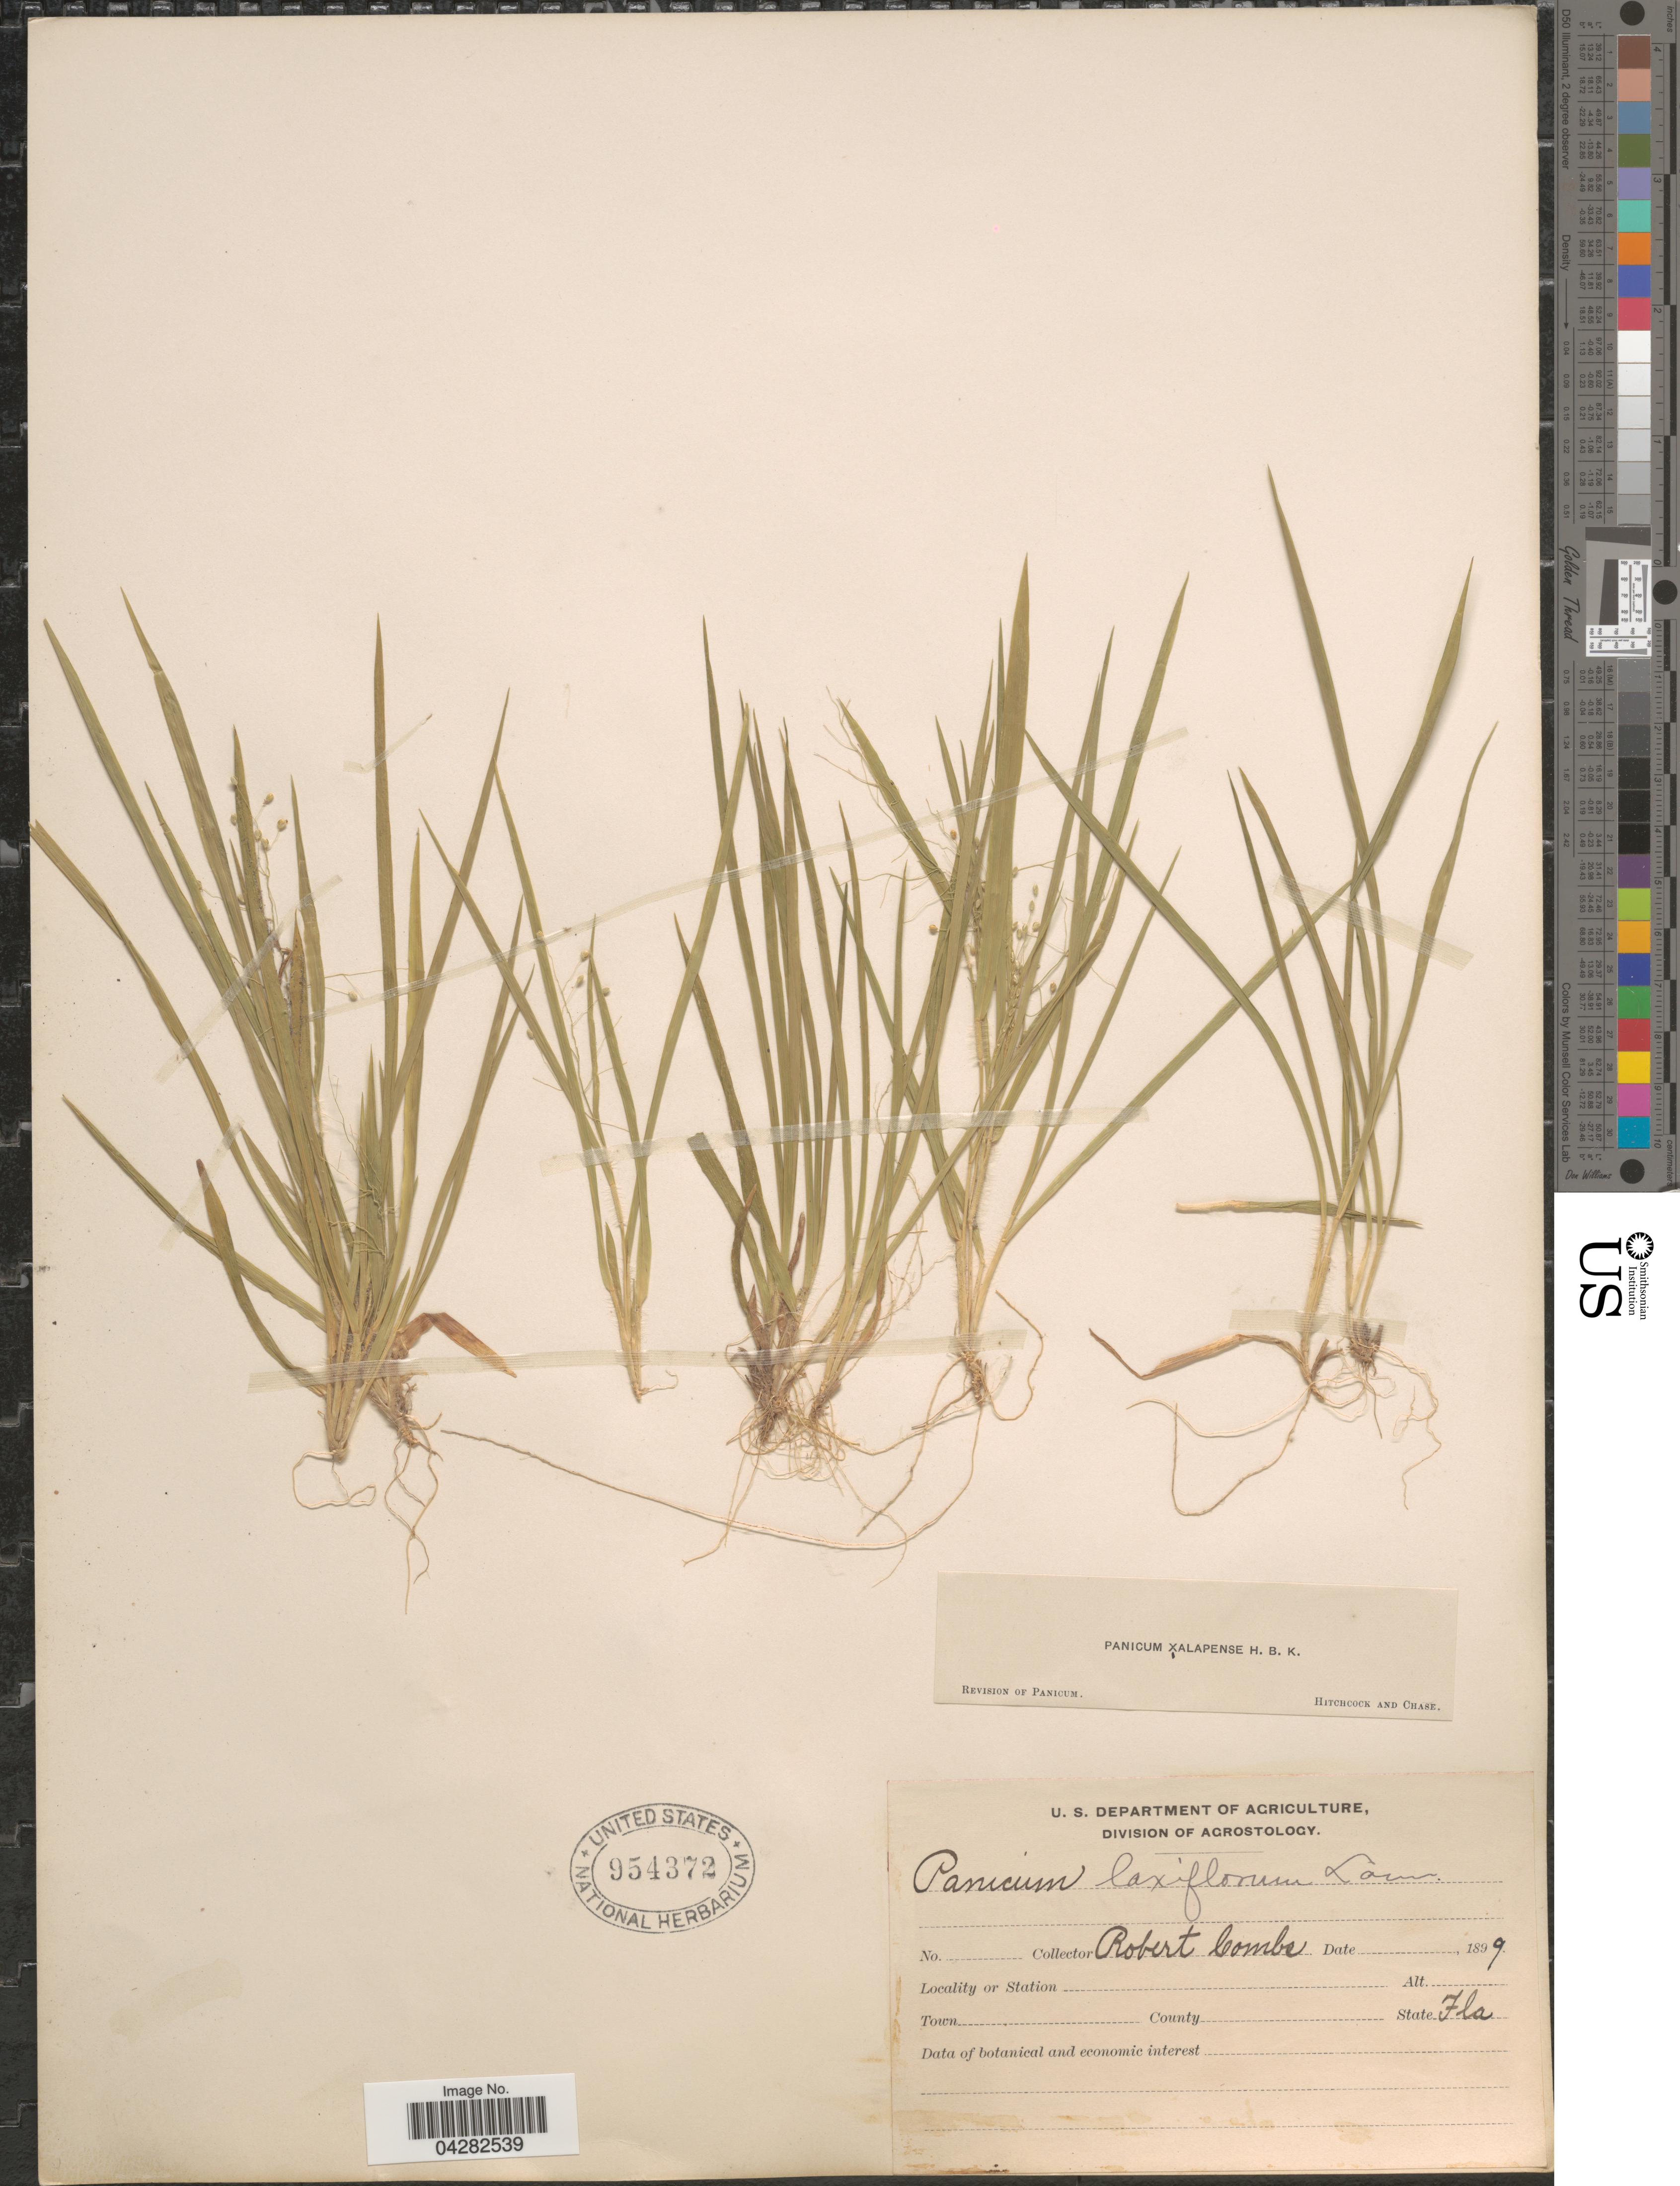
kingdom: Plantae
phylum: Tracheophyta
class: Liliopsida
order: Poales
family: Poaceae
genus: Dichanthelium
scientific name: Dichanthelium laxiflorum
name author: (Lam.) Gould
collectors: R. Combs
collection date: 1899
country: United States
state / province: Florida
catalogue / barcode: US 954372